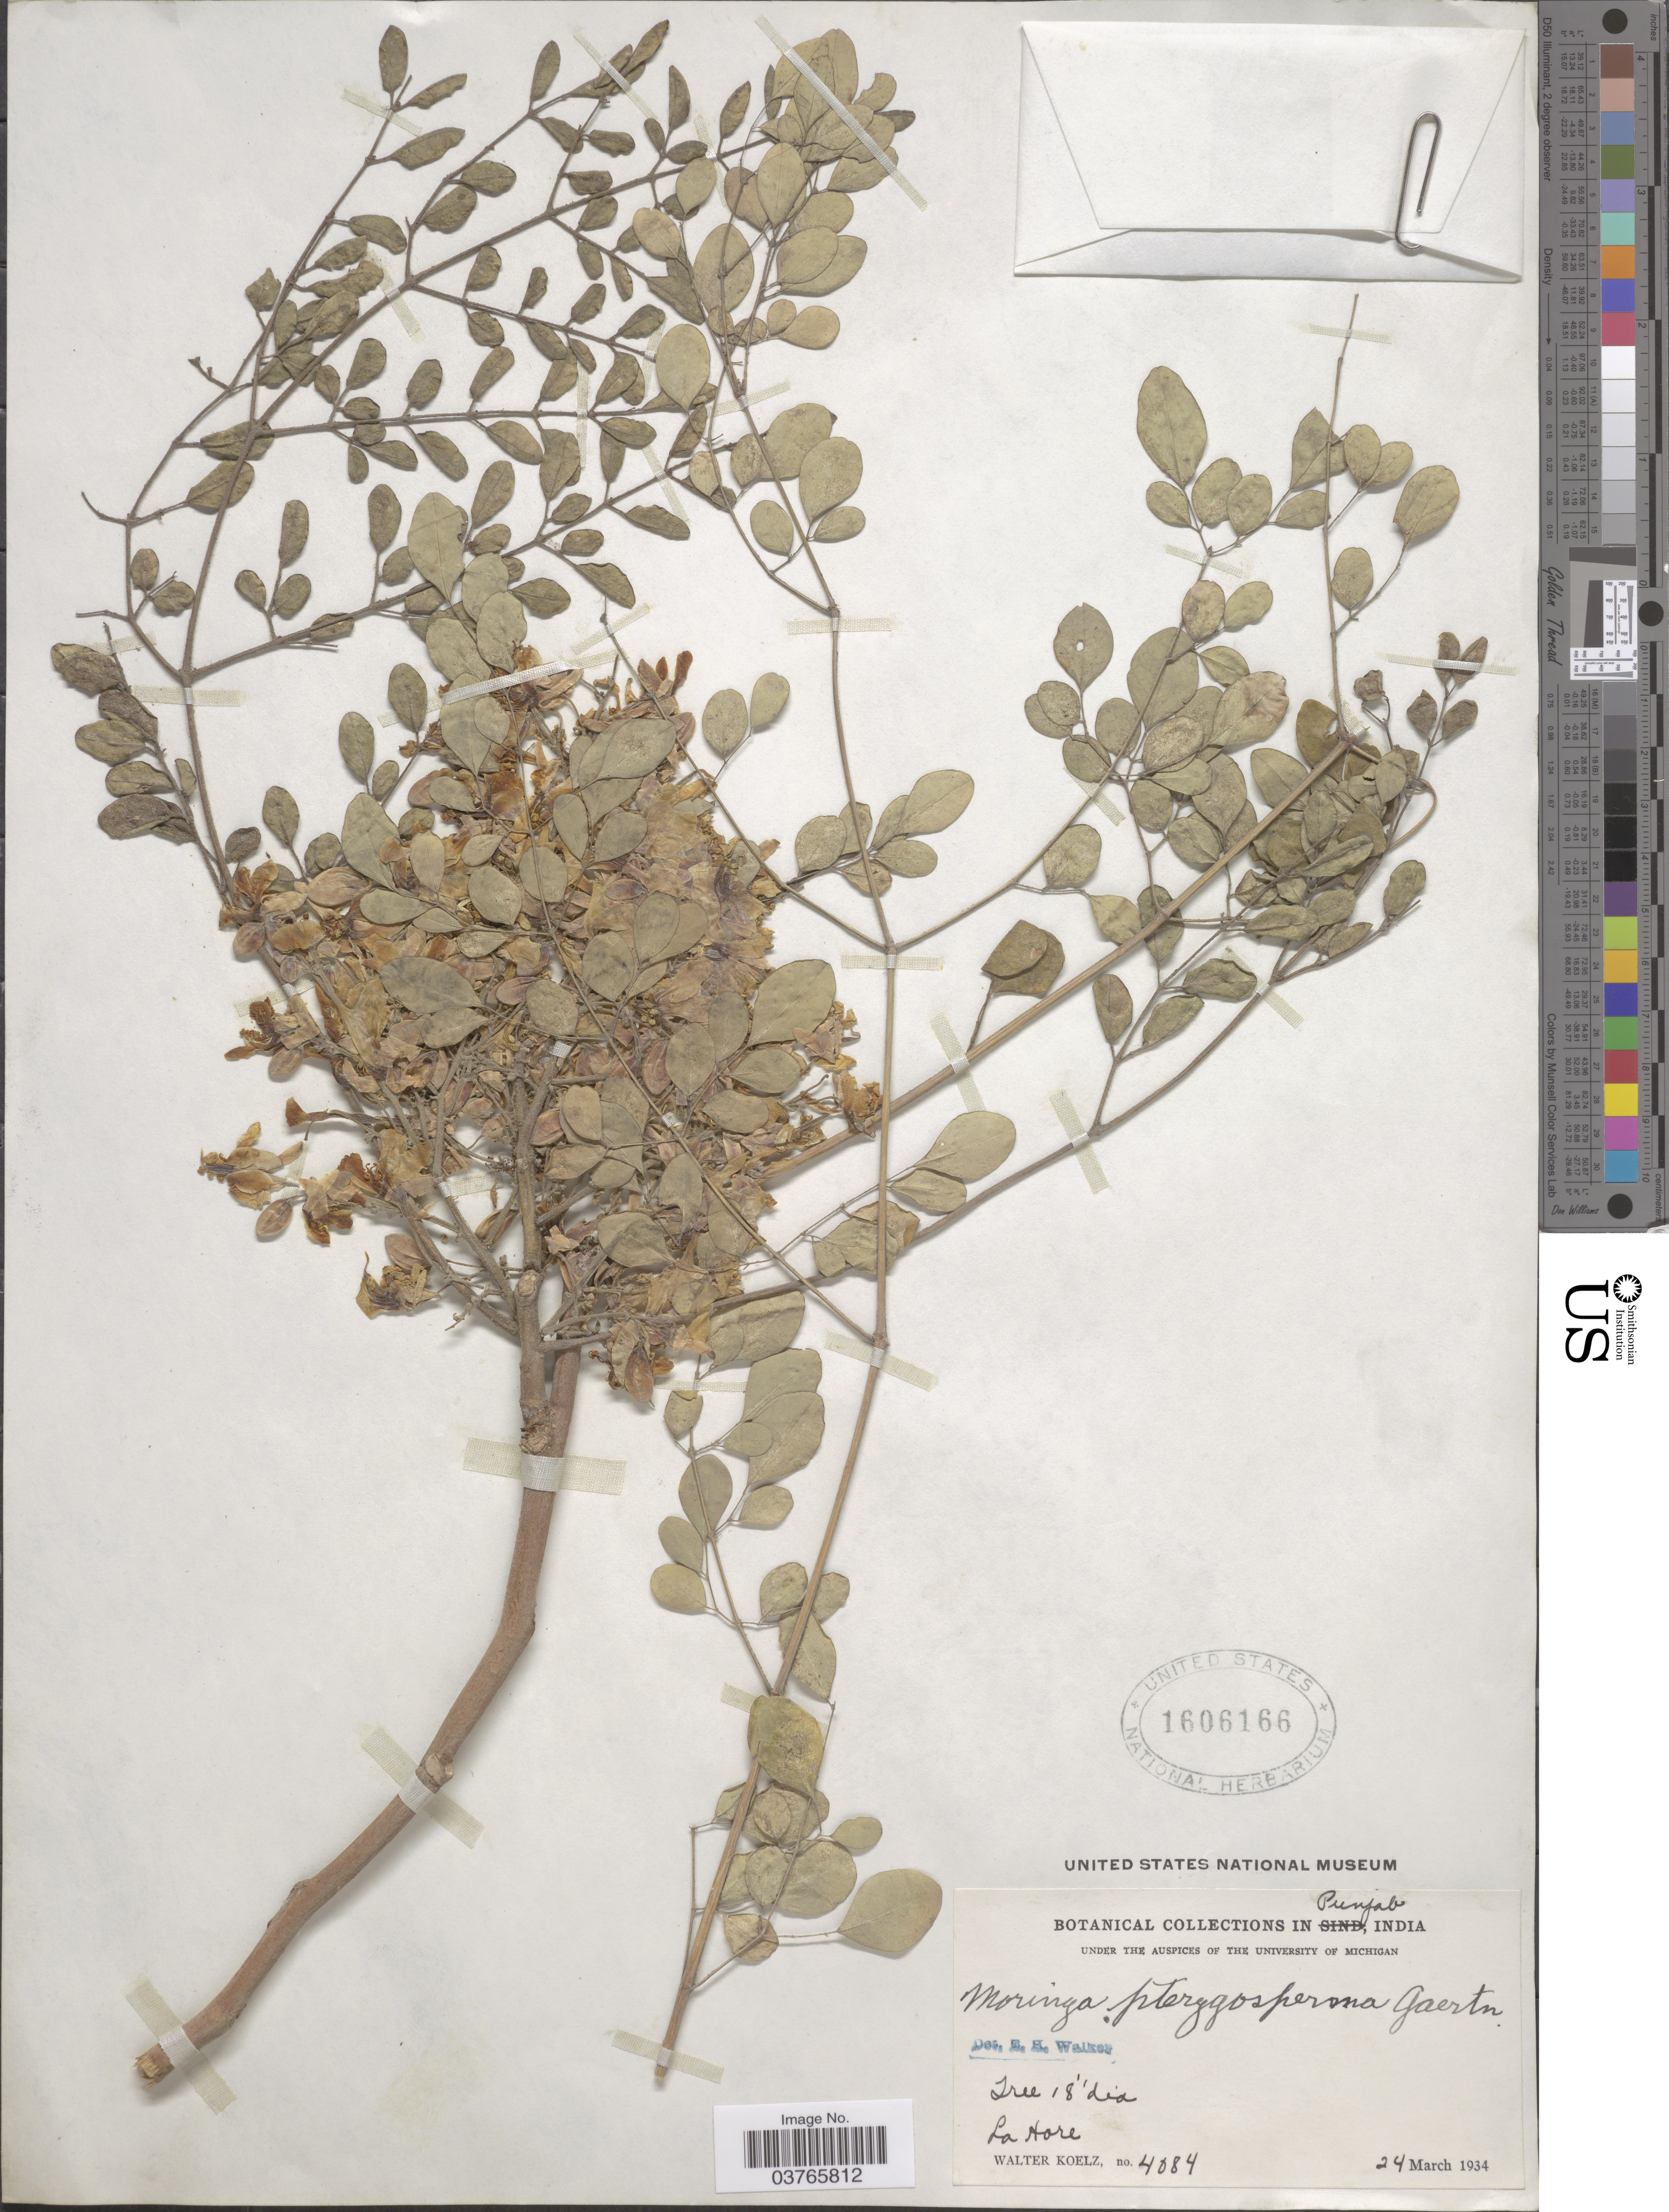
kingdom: Plantae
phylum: Tracheophyta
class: Magnoliopsida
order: Brassicales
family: Moringaceae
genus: Moringa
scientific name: Moringa oleifera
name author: Lam.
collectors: W. N. Koelz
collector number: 4084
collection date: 1934-03-24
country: India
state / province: Punjab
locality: La Hore.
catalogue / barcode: US 1606166